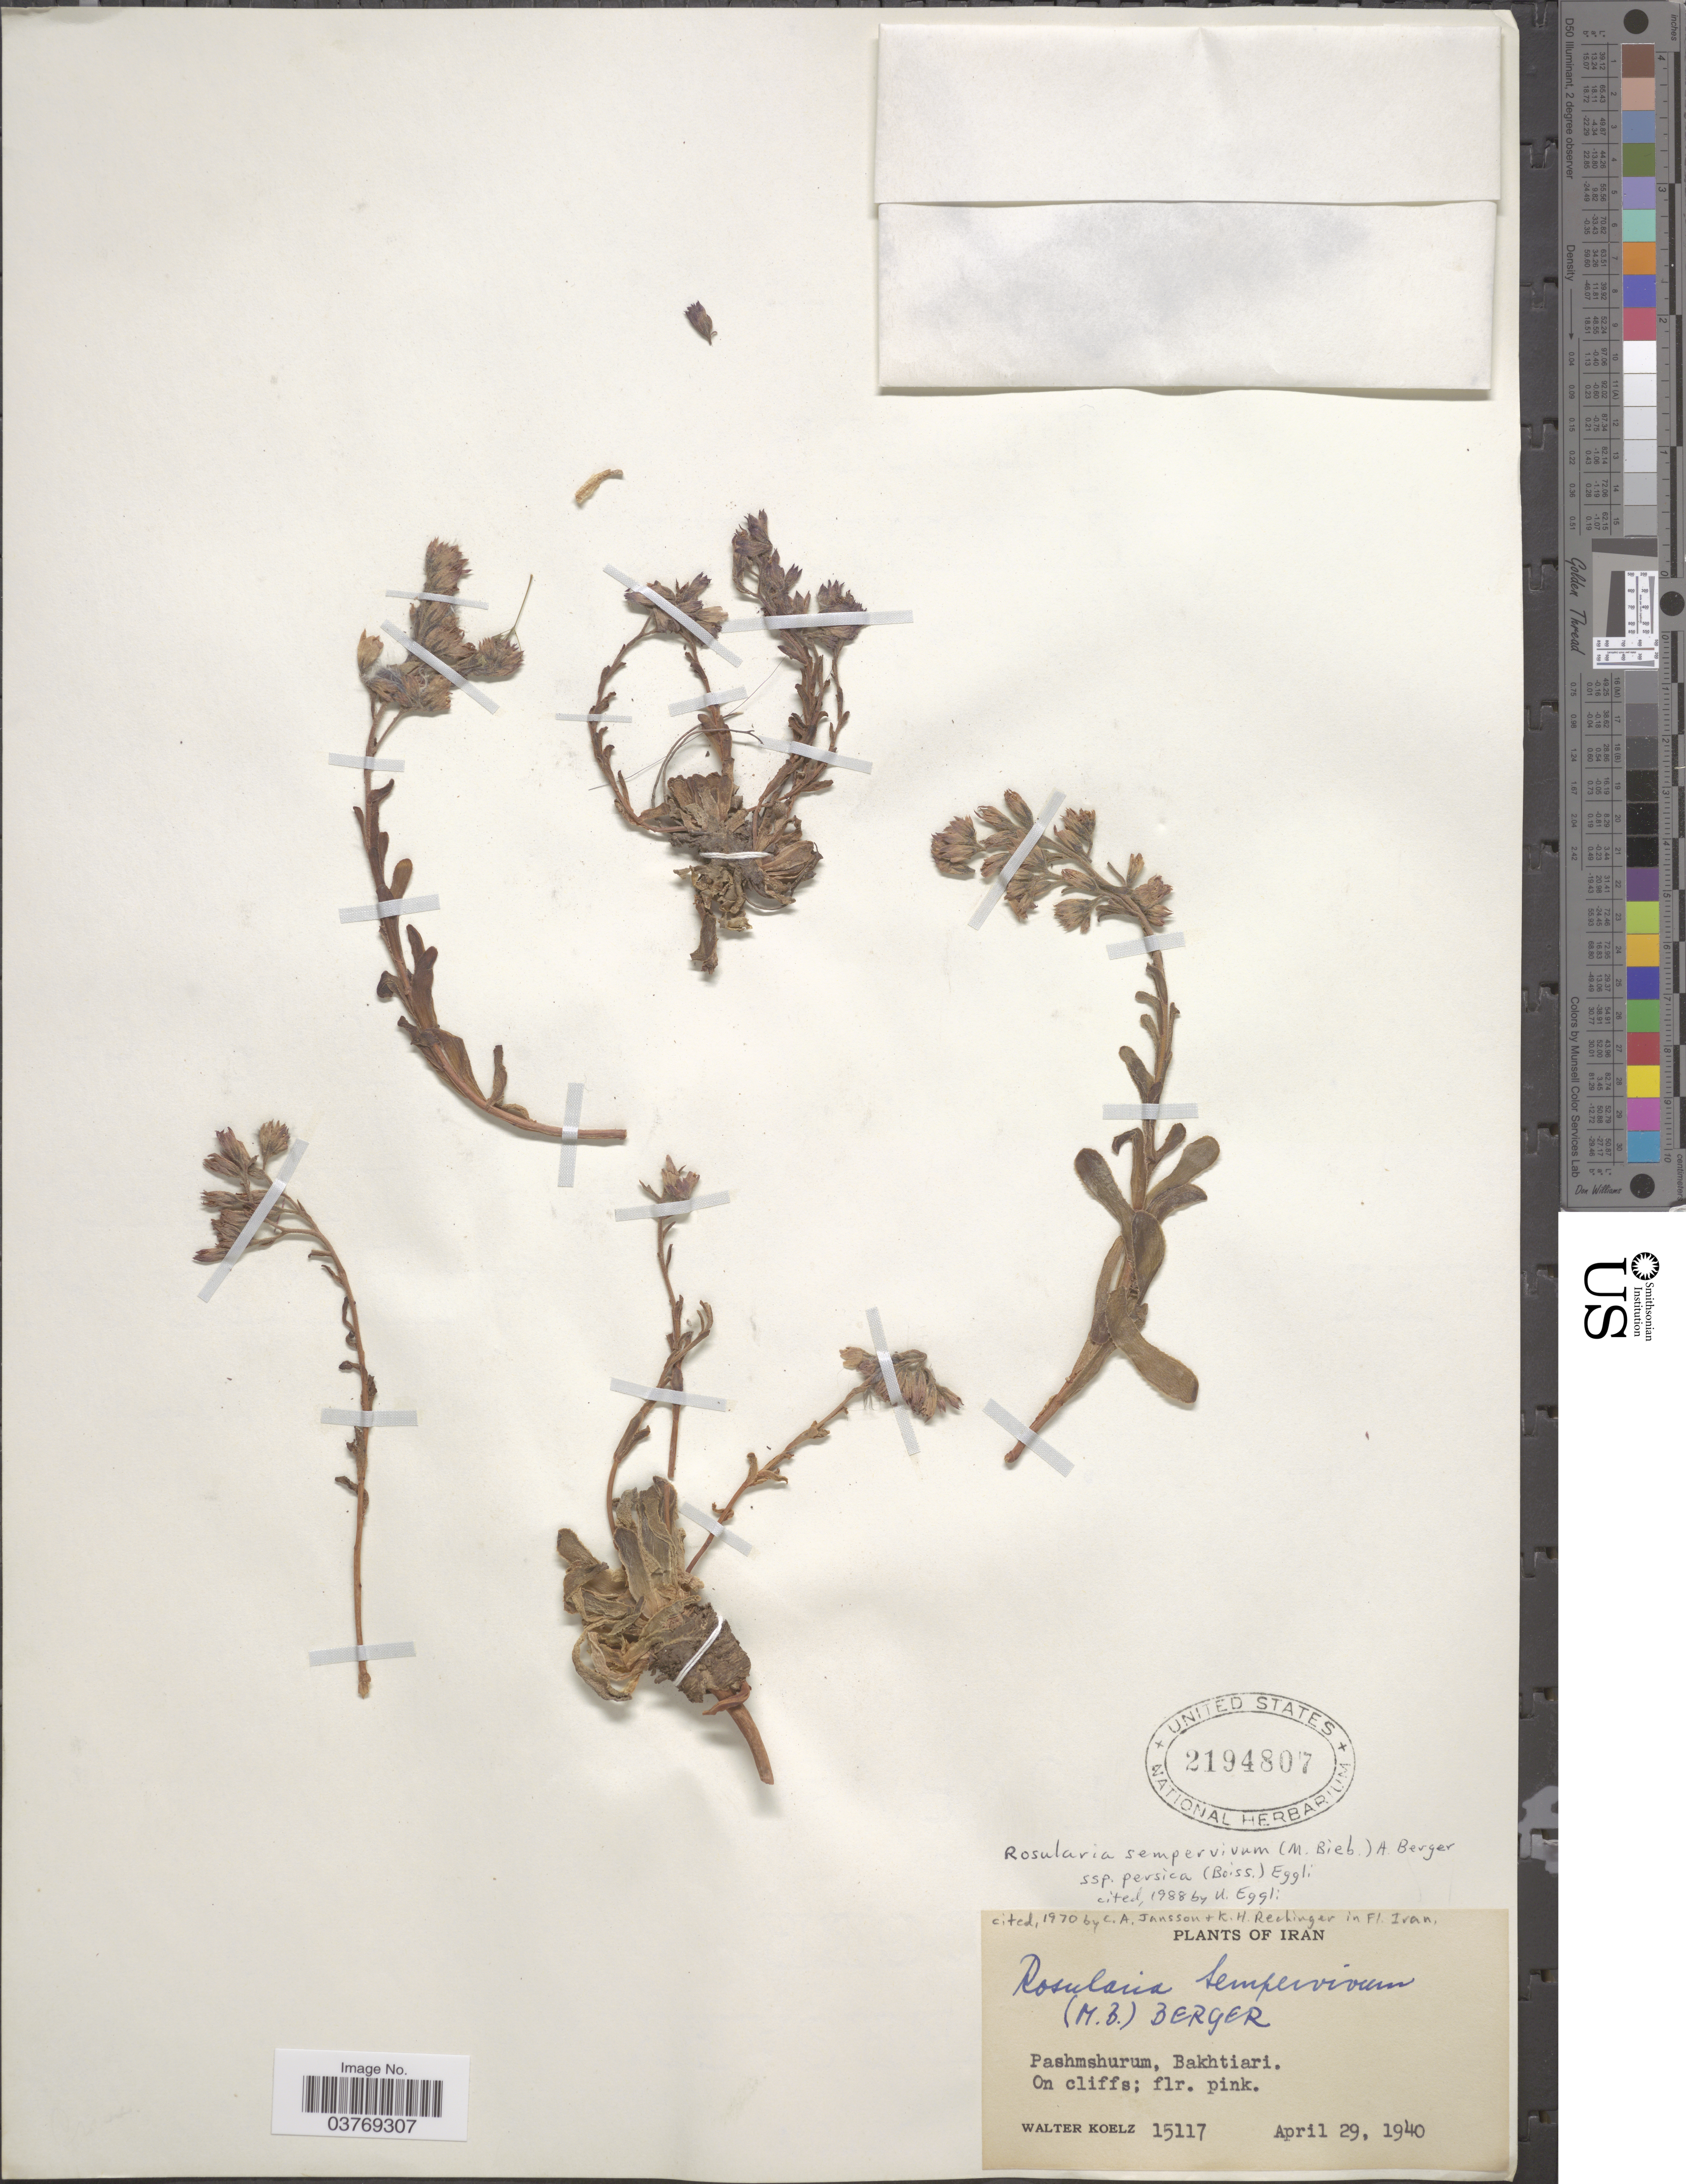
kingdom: Plantae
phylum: Tracheophyta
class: Magnoliopsida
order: Saxifragales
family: Crassulaceae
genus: Rosularia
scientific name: Rosularia sempervivum subsp. persica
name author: (Boiss.) Eggli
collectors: W. N. Koelz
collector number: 15117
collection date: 1940-04-29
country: Iran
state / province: Chahar Mahaal and Bakhtiari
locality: Pashmshurum, Bakhtiari. On cliffs.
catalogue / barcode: US 2194807